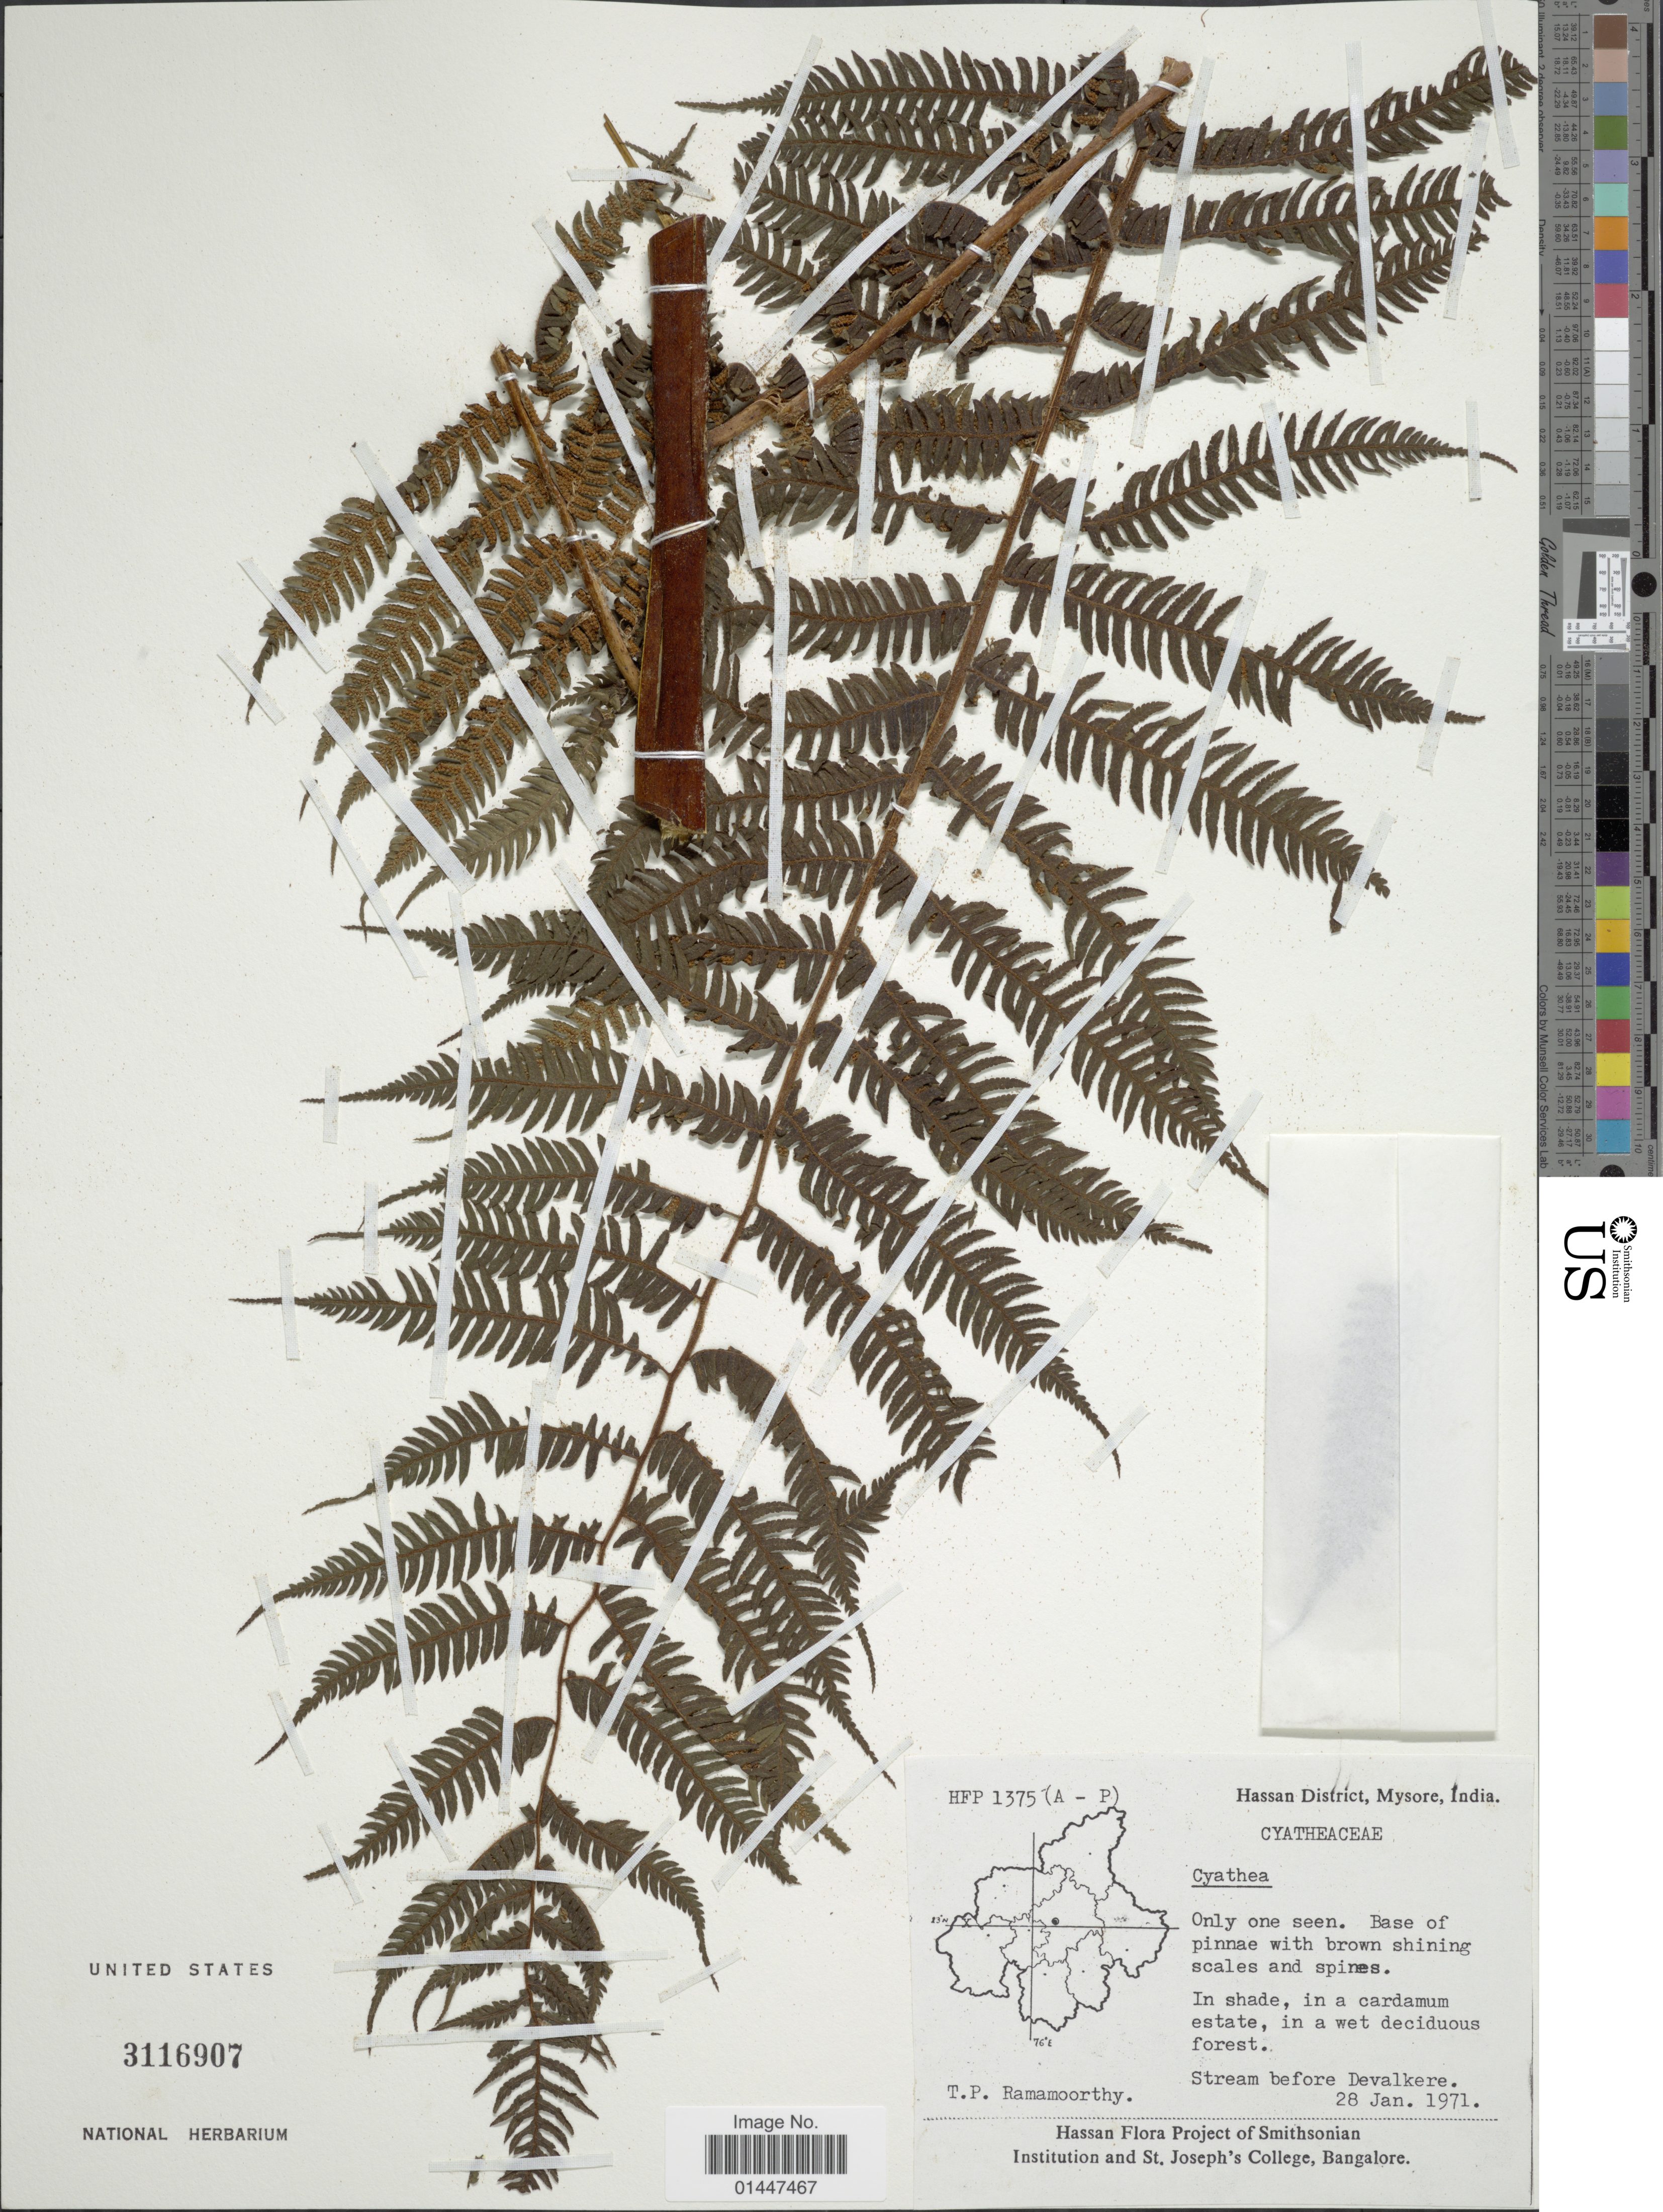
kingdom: Plantae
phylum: Tracheophyta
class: Polypodiopsida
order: Cyatheales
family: Cyatheaceae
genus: Sphaeropteris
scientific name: Sphaeropteris sp.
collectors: T. P. Ramamoorthy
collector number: HFP1375(A-P)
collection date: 1971-01-28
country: India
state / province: Karnataka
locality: Hassan District, Mysore. In shade, in a cardamum estate, in a wet deciduous forest. Stream before Devalkere.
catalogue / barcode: US 3116907